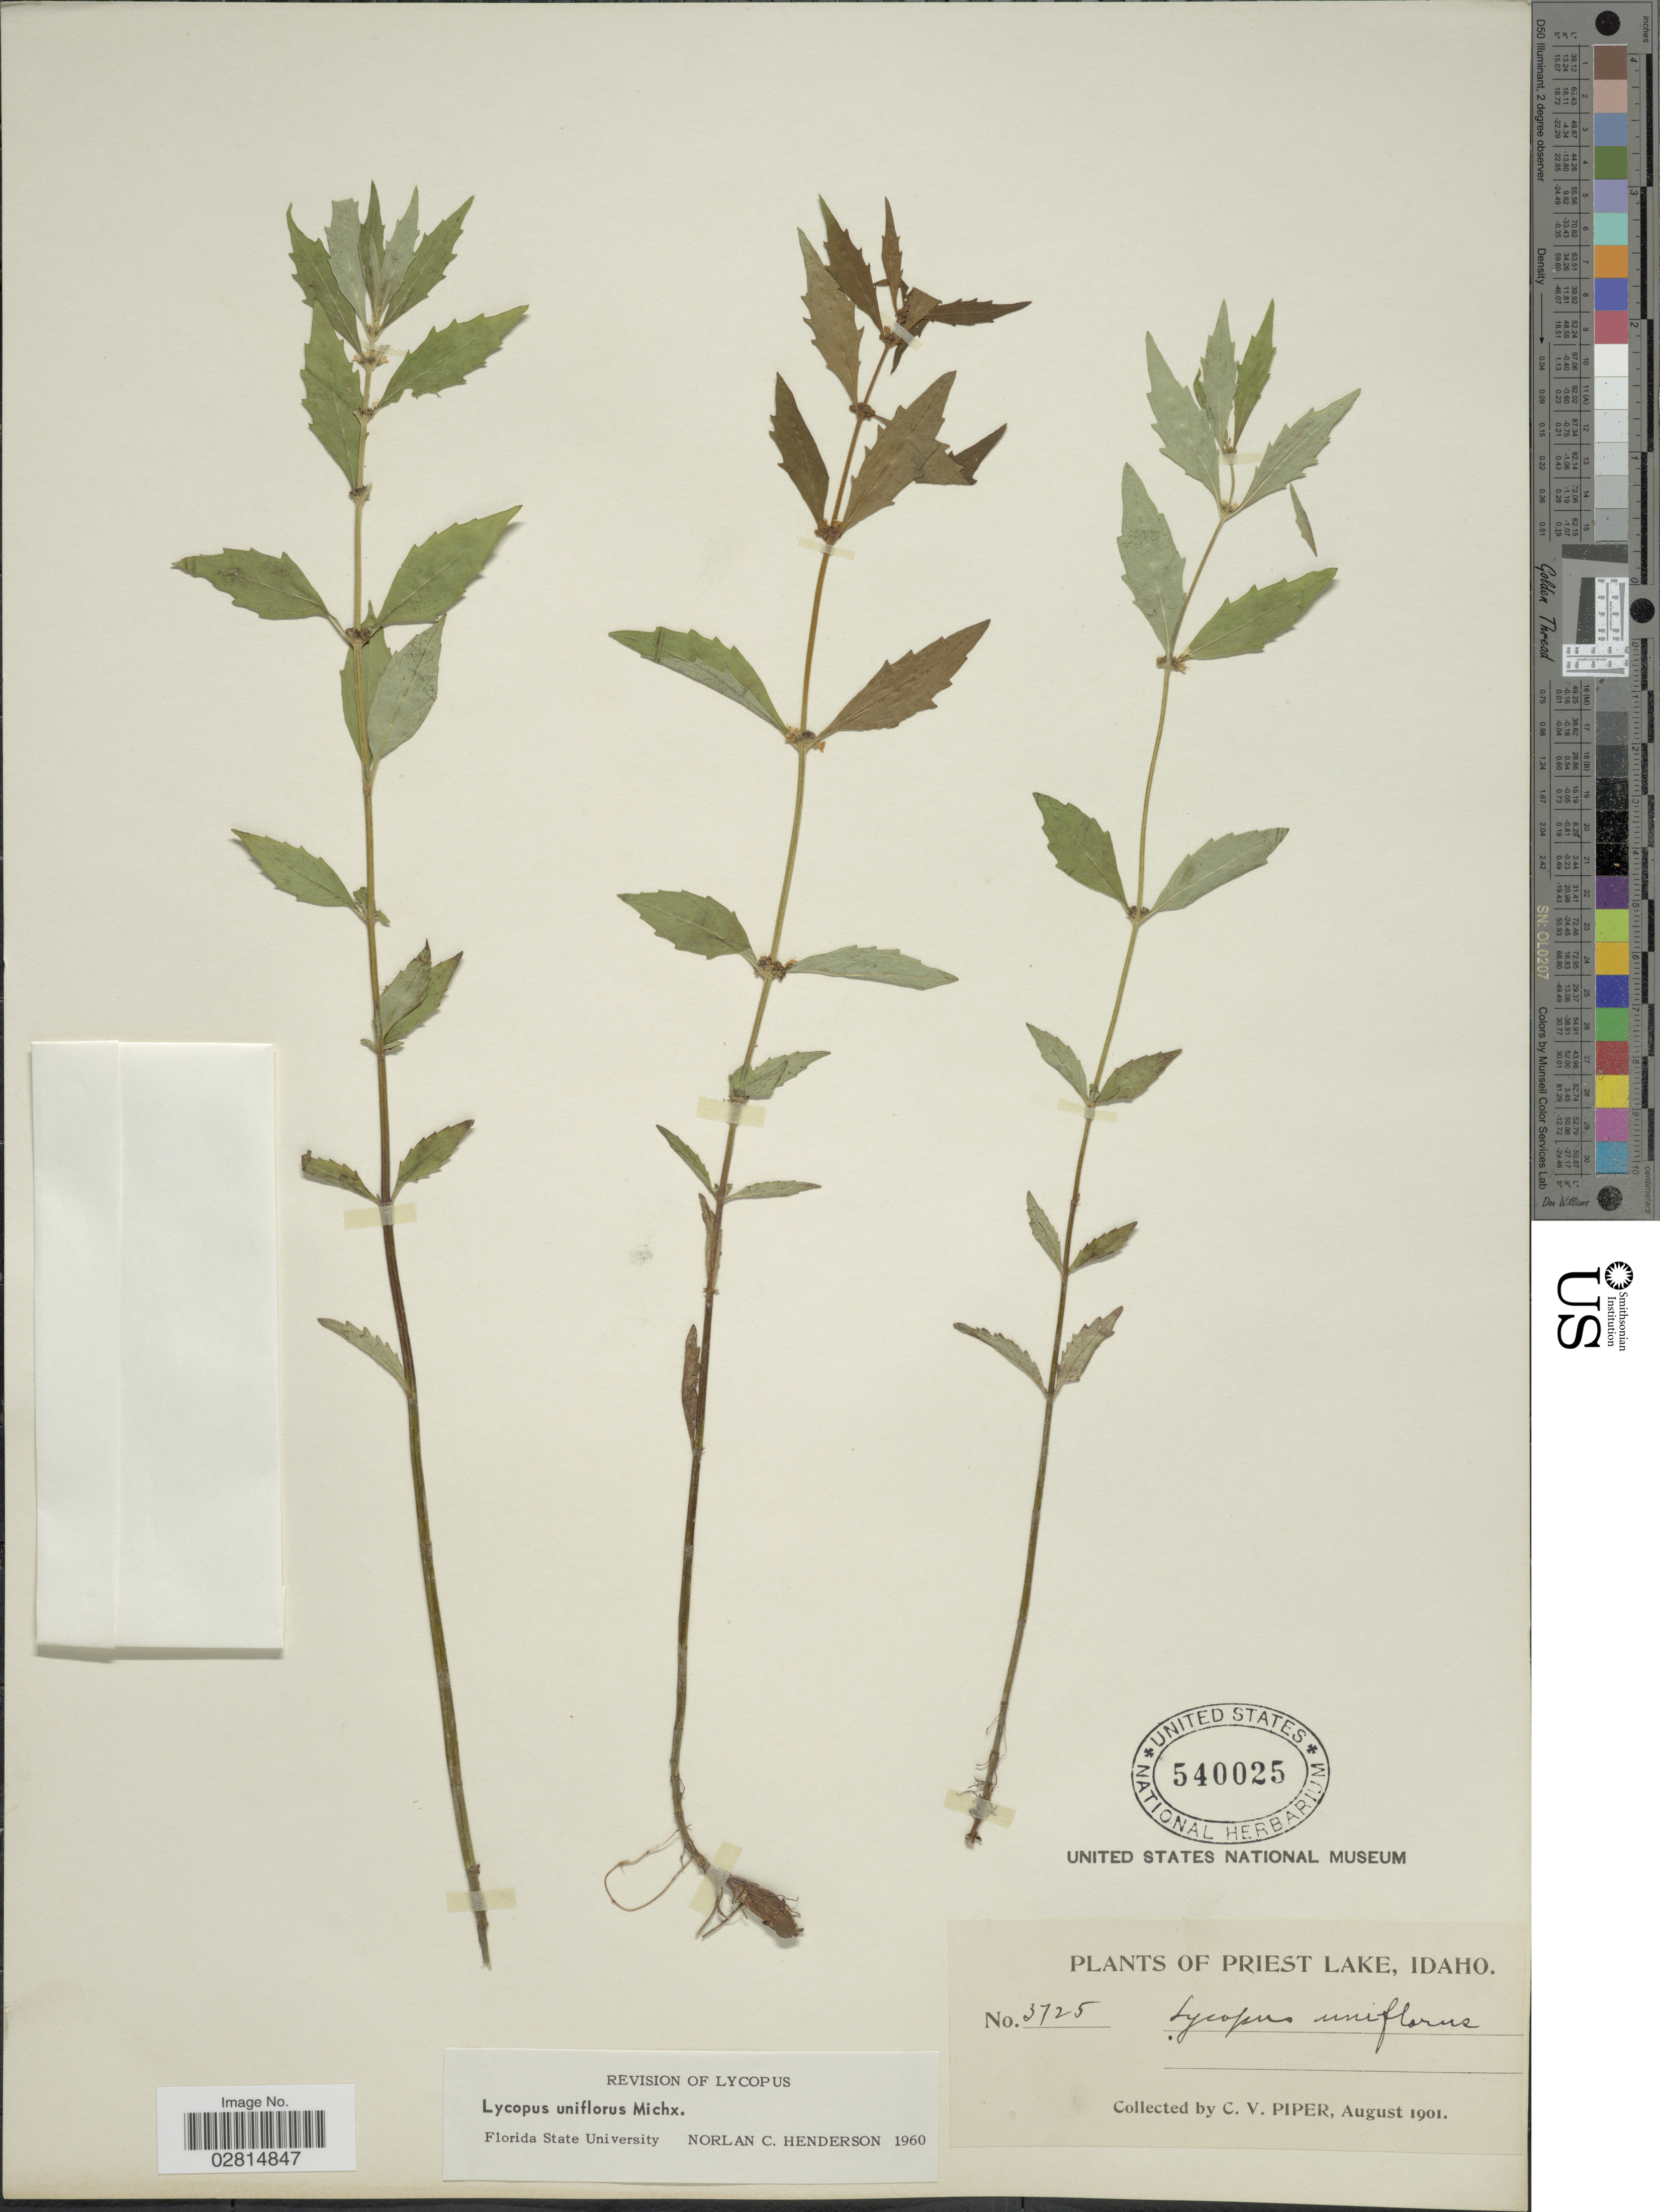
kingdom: Plantae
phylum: Tracheophyta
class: Magnoliopsida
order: Lamiales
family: Lamiaceae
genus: Lycopus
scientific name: Lycopus uniflorus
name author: Michx.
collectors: C. V. Piper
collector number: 3725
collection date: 1901-08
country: United States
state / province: Idaho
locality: Priest Lake.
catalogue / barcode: US 540025